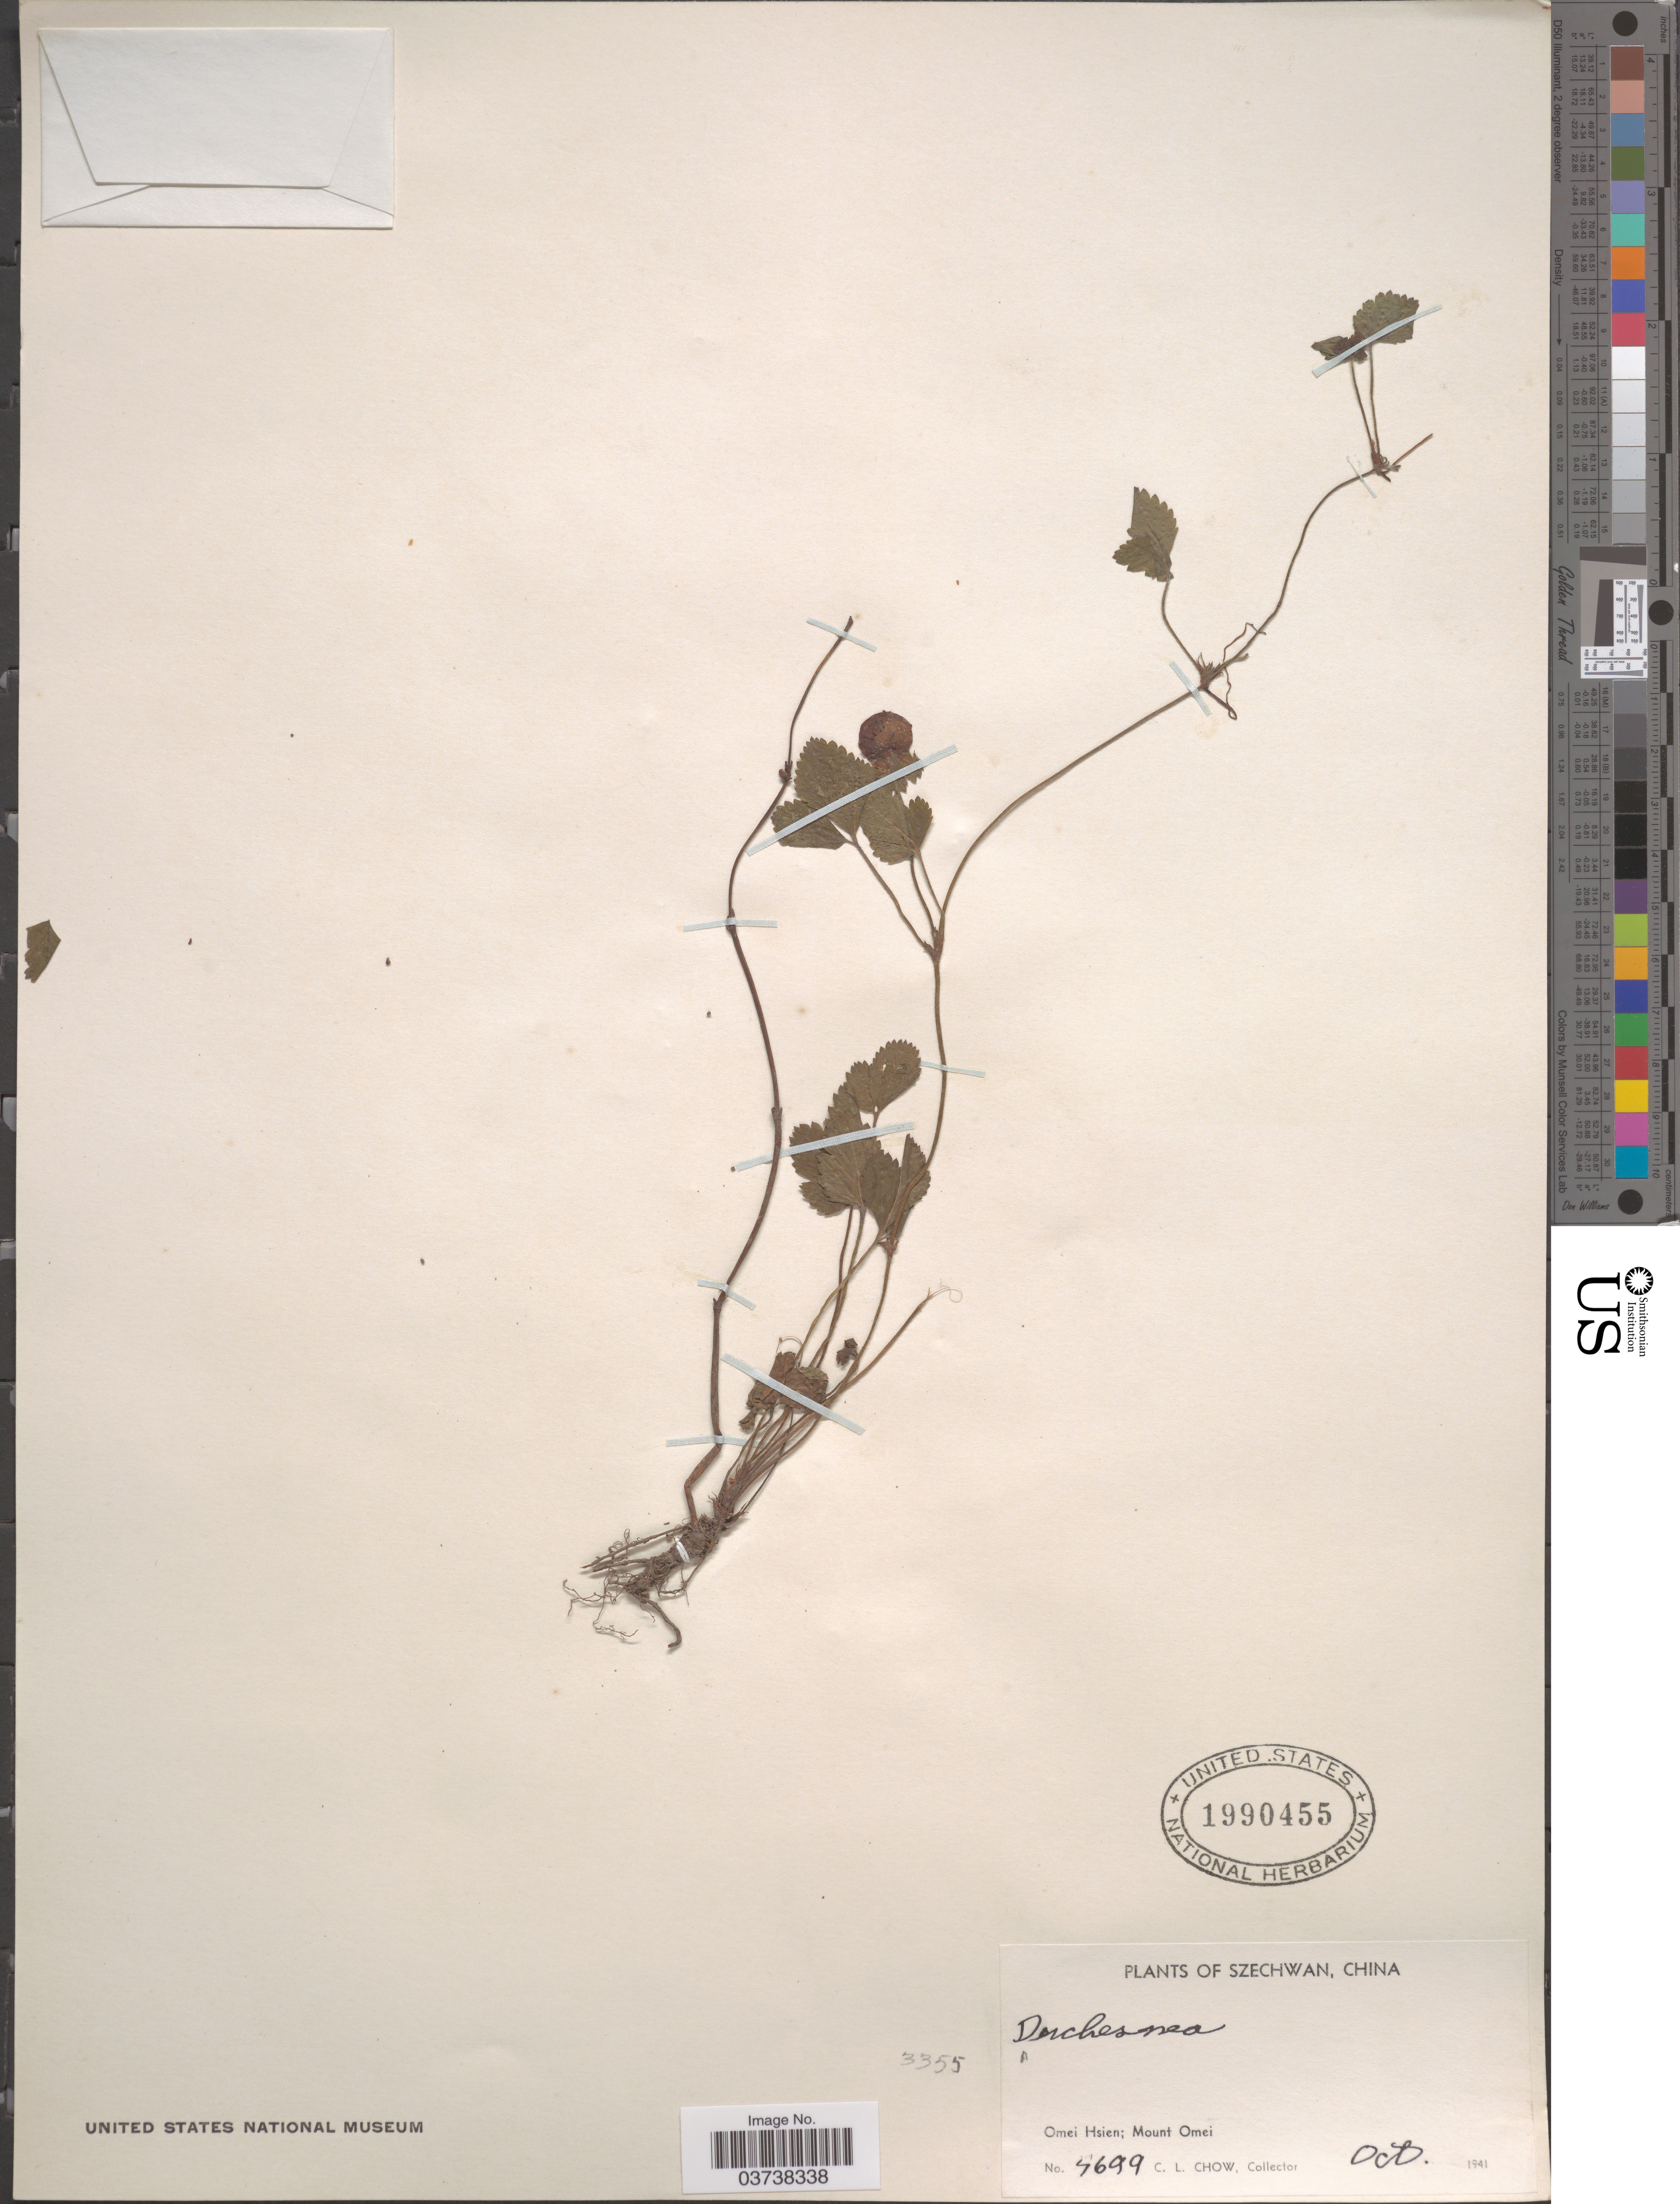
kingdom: Plantae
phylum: Tracheophyta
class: Magnoliopsida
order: Rosales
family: Rosaceae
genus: Potentilla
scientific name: Potentilla indica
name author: (Andrews) Th. Wolf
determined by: Strong, Mark T., (BOT), Smithsonian Institution - National Museum of Natural History (UNITED STATES)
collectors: C. Chow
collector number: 5699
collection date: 1941-10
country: China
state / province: Sichuan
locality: Szechwan. Omei Hsien; Mount Omei.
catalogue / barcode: US 1990455